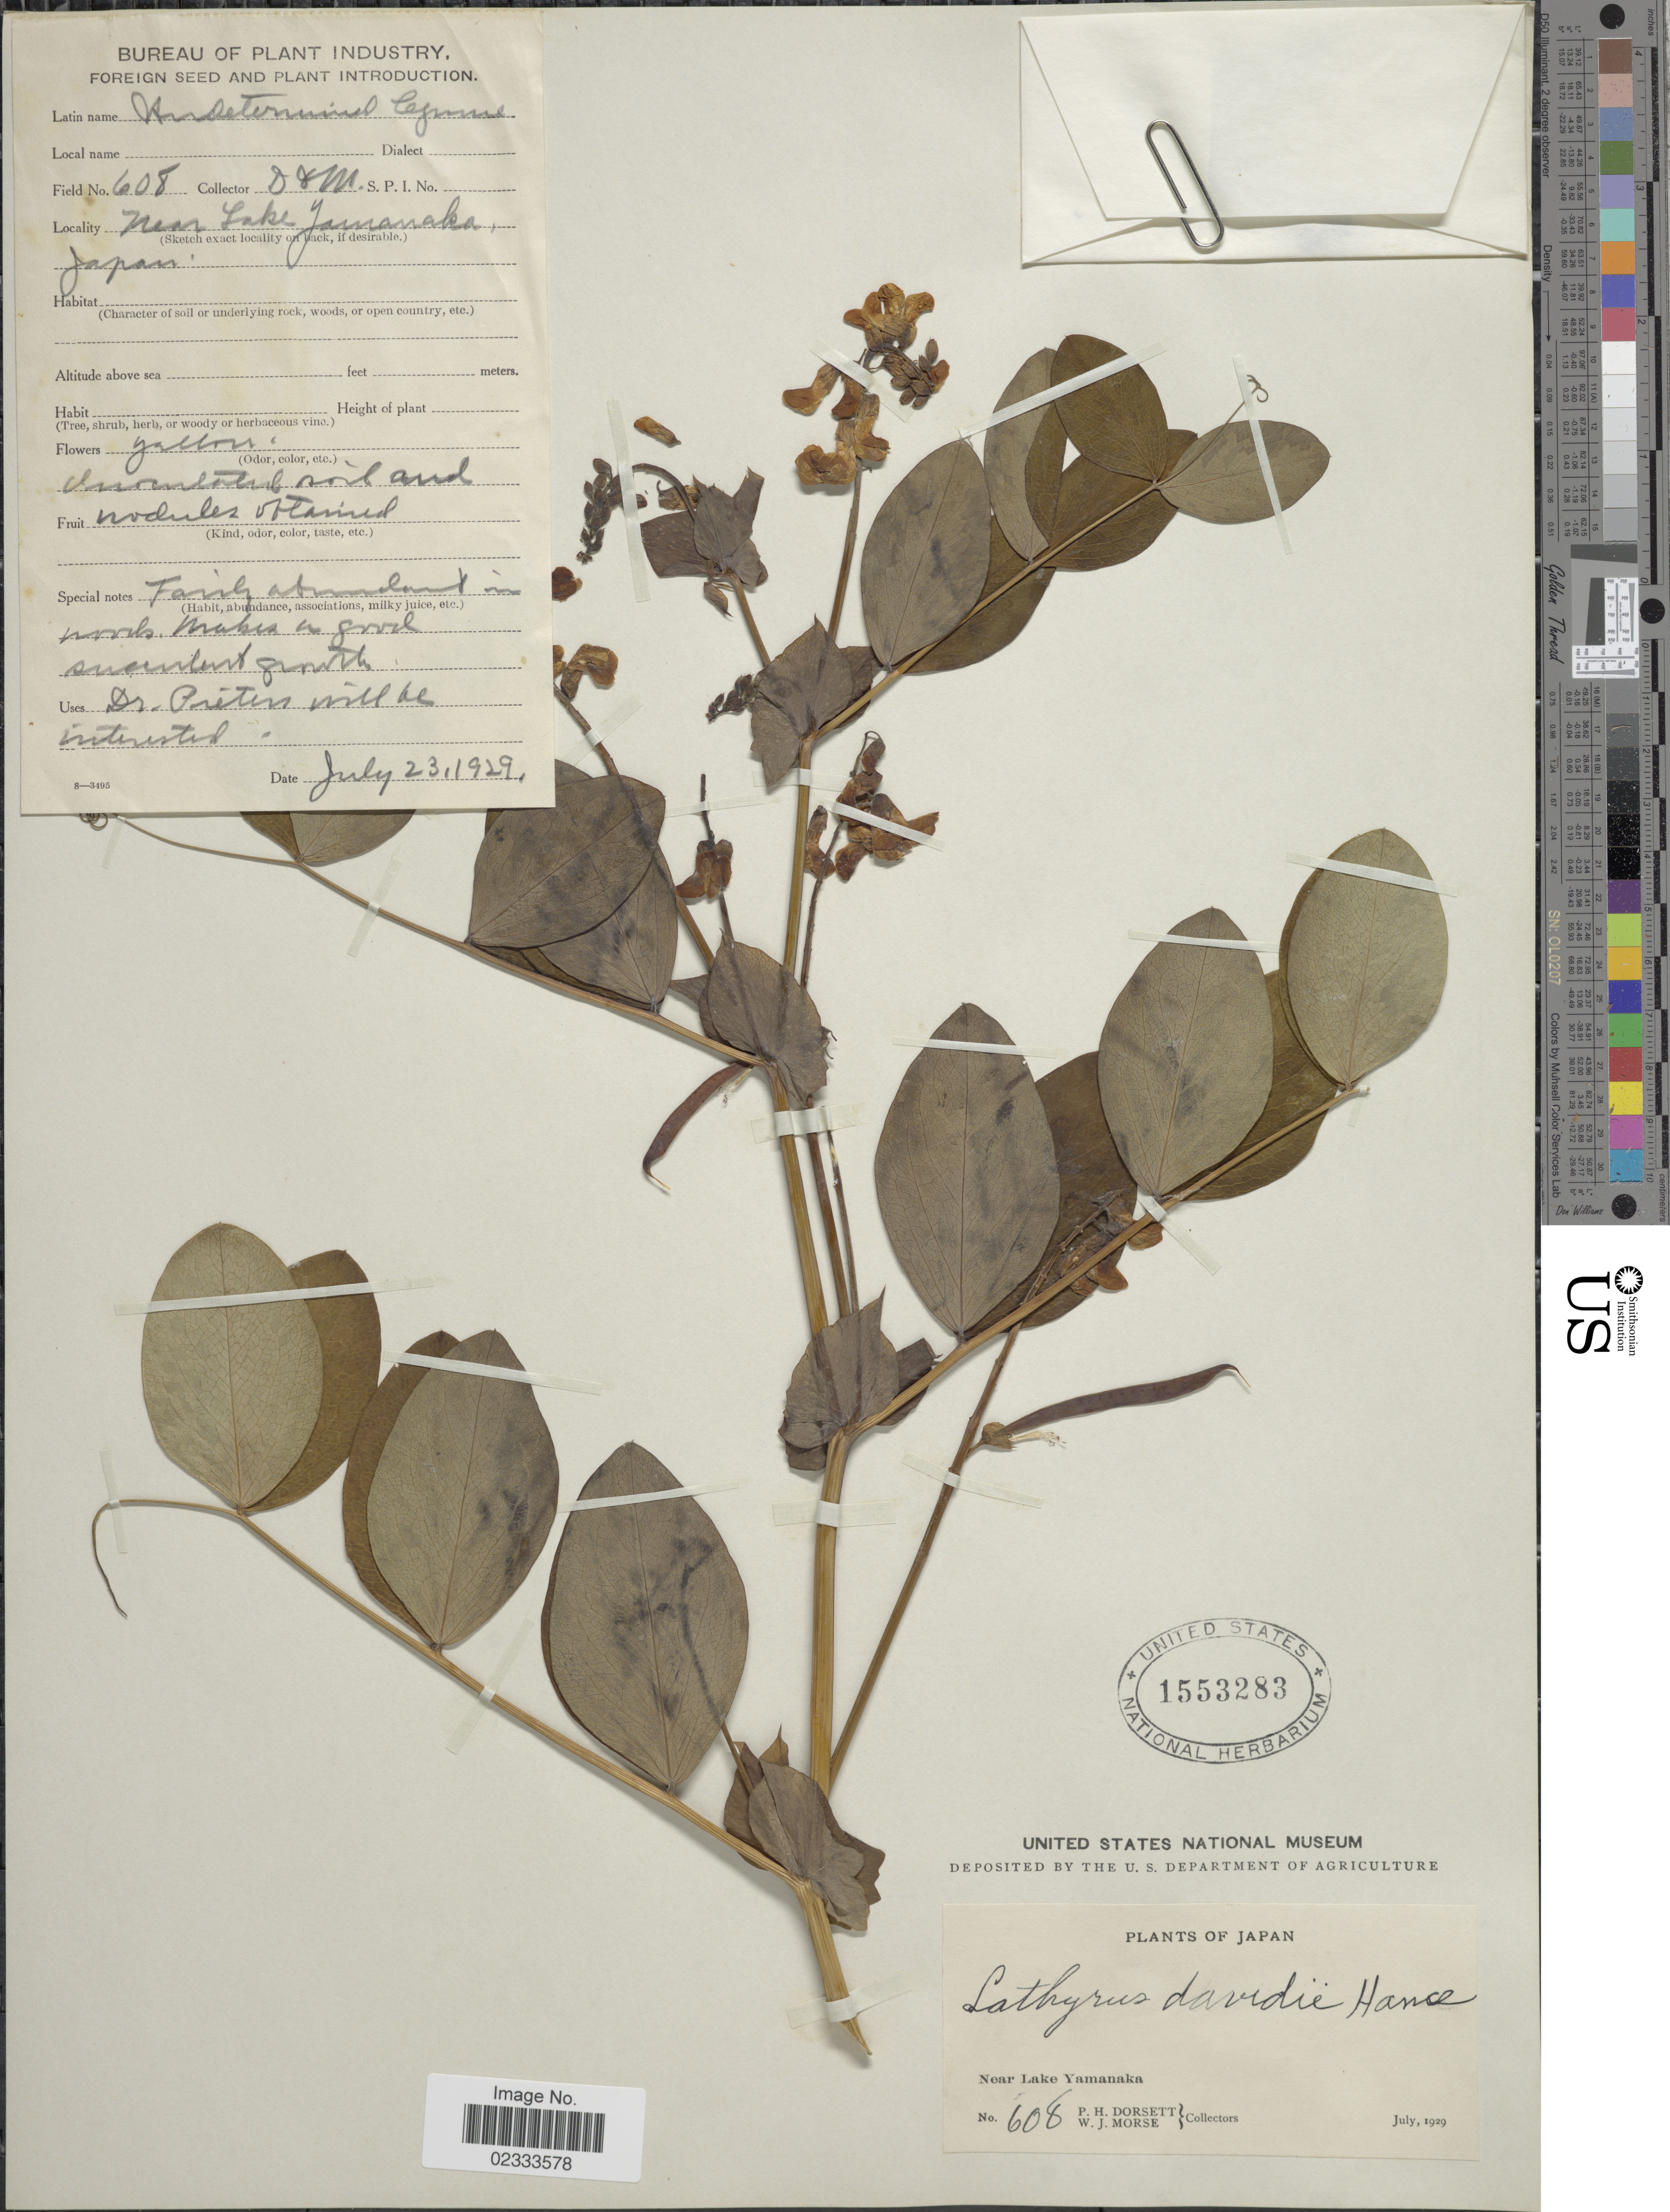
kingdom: Plantae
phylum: Tracheophyta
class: Magnoliopsida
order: Fabales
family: Fabaceae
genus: Lathyrus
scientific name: Lathyrus davidii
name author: Hance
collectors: P. H. Dorsett & W. J. Morse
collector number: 608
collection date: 1929-07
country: Japan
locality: Near Lake Yamanaka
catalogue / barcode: US 1553283